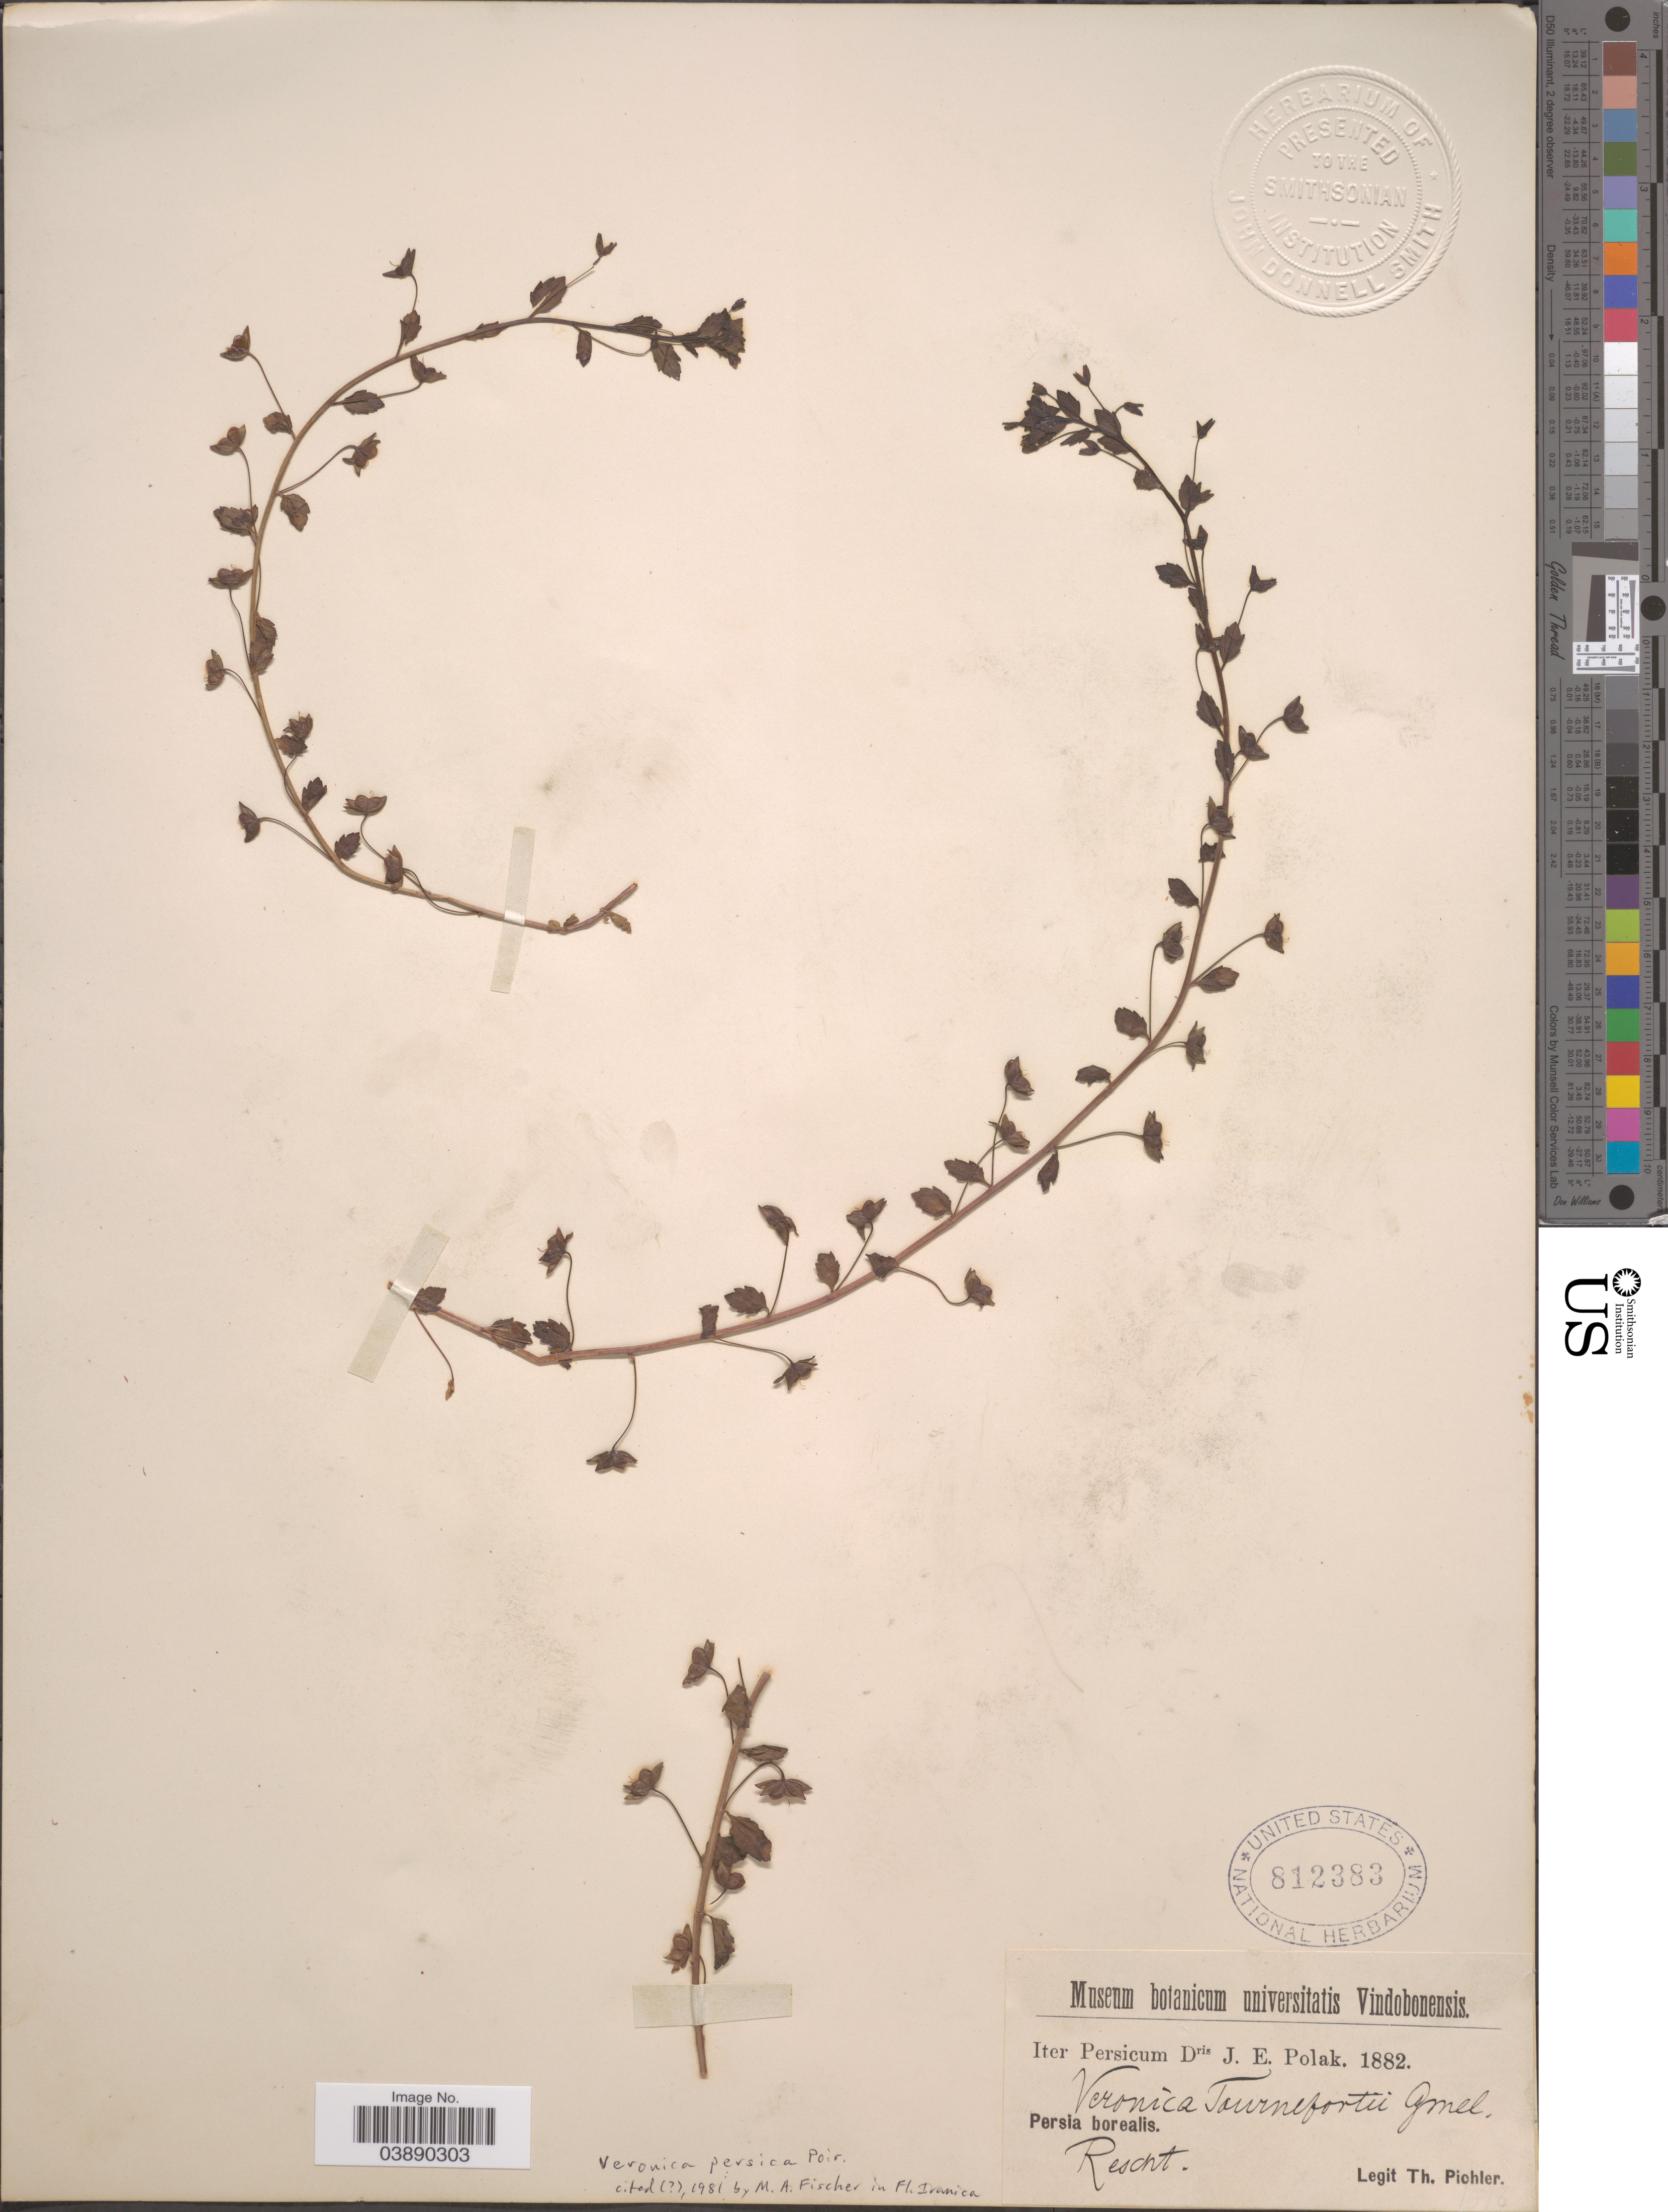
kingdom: Plantae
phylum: Tracheophyta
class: Magnoliopsida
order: Lamiales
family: Plantaginaceae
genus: Veronica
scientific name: Veronica persica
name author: Poir.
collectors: T. Pichler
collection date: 1882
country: Iran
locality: Iter Persicum. Persia borealis. Rescht.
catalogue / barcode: US 812383